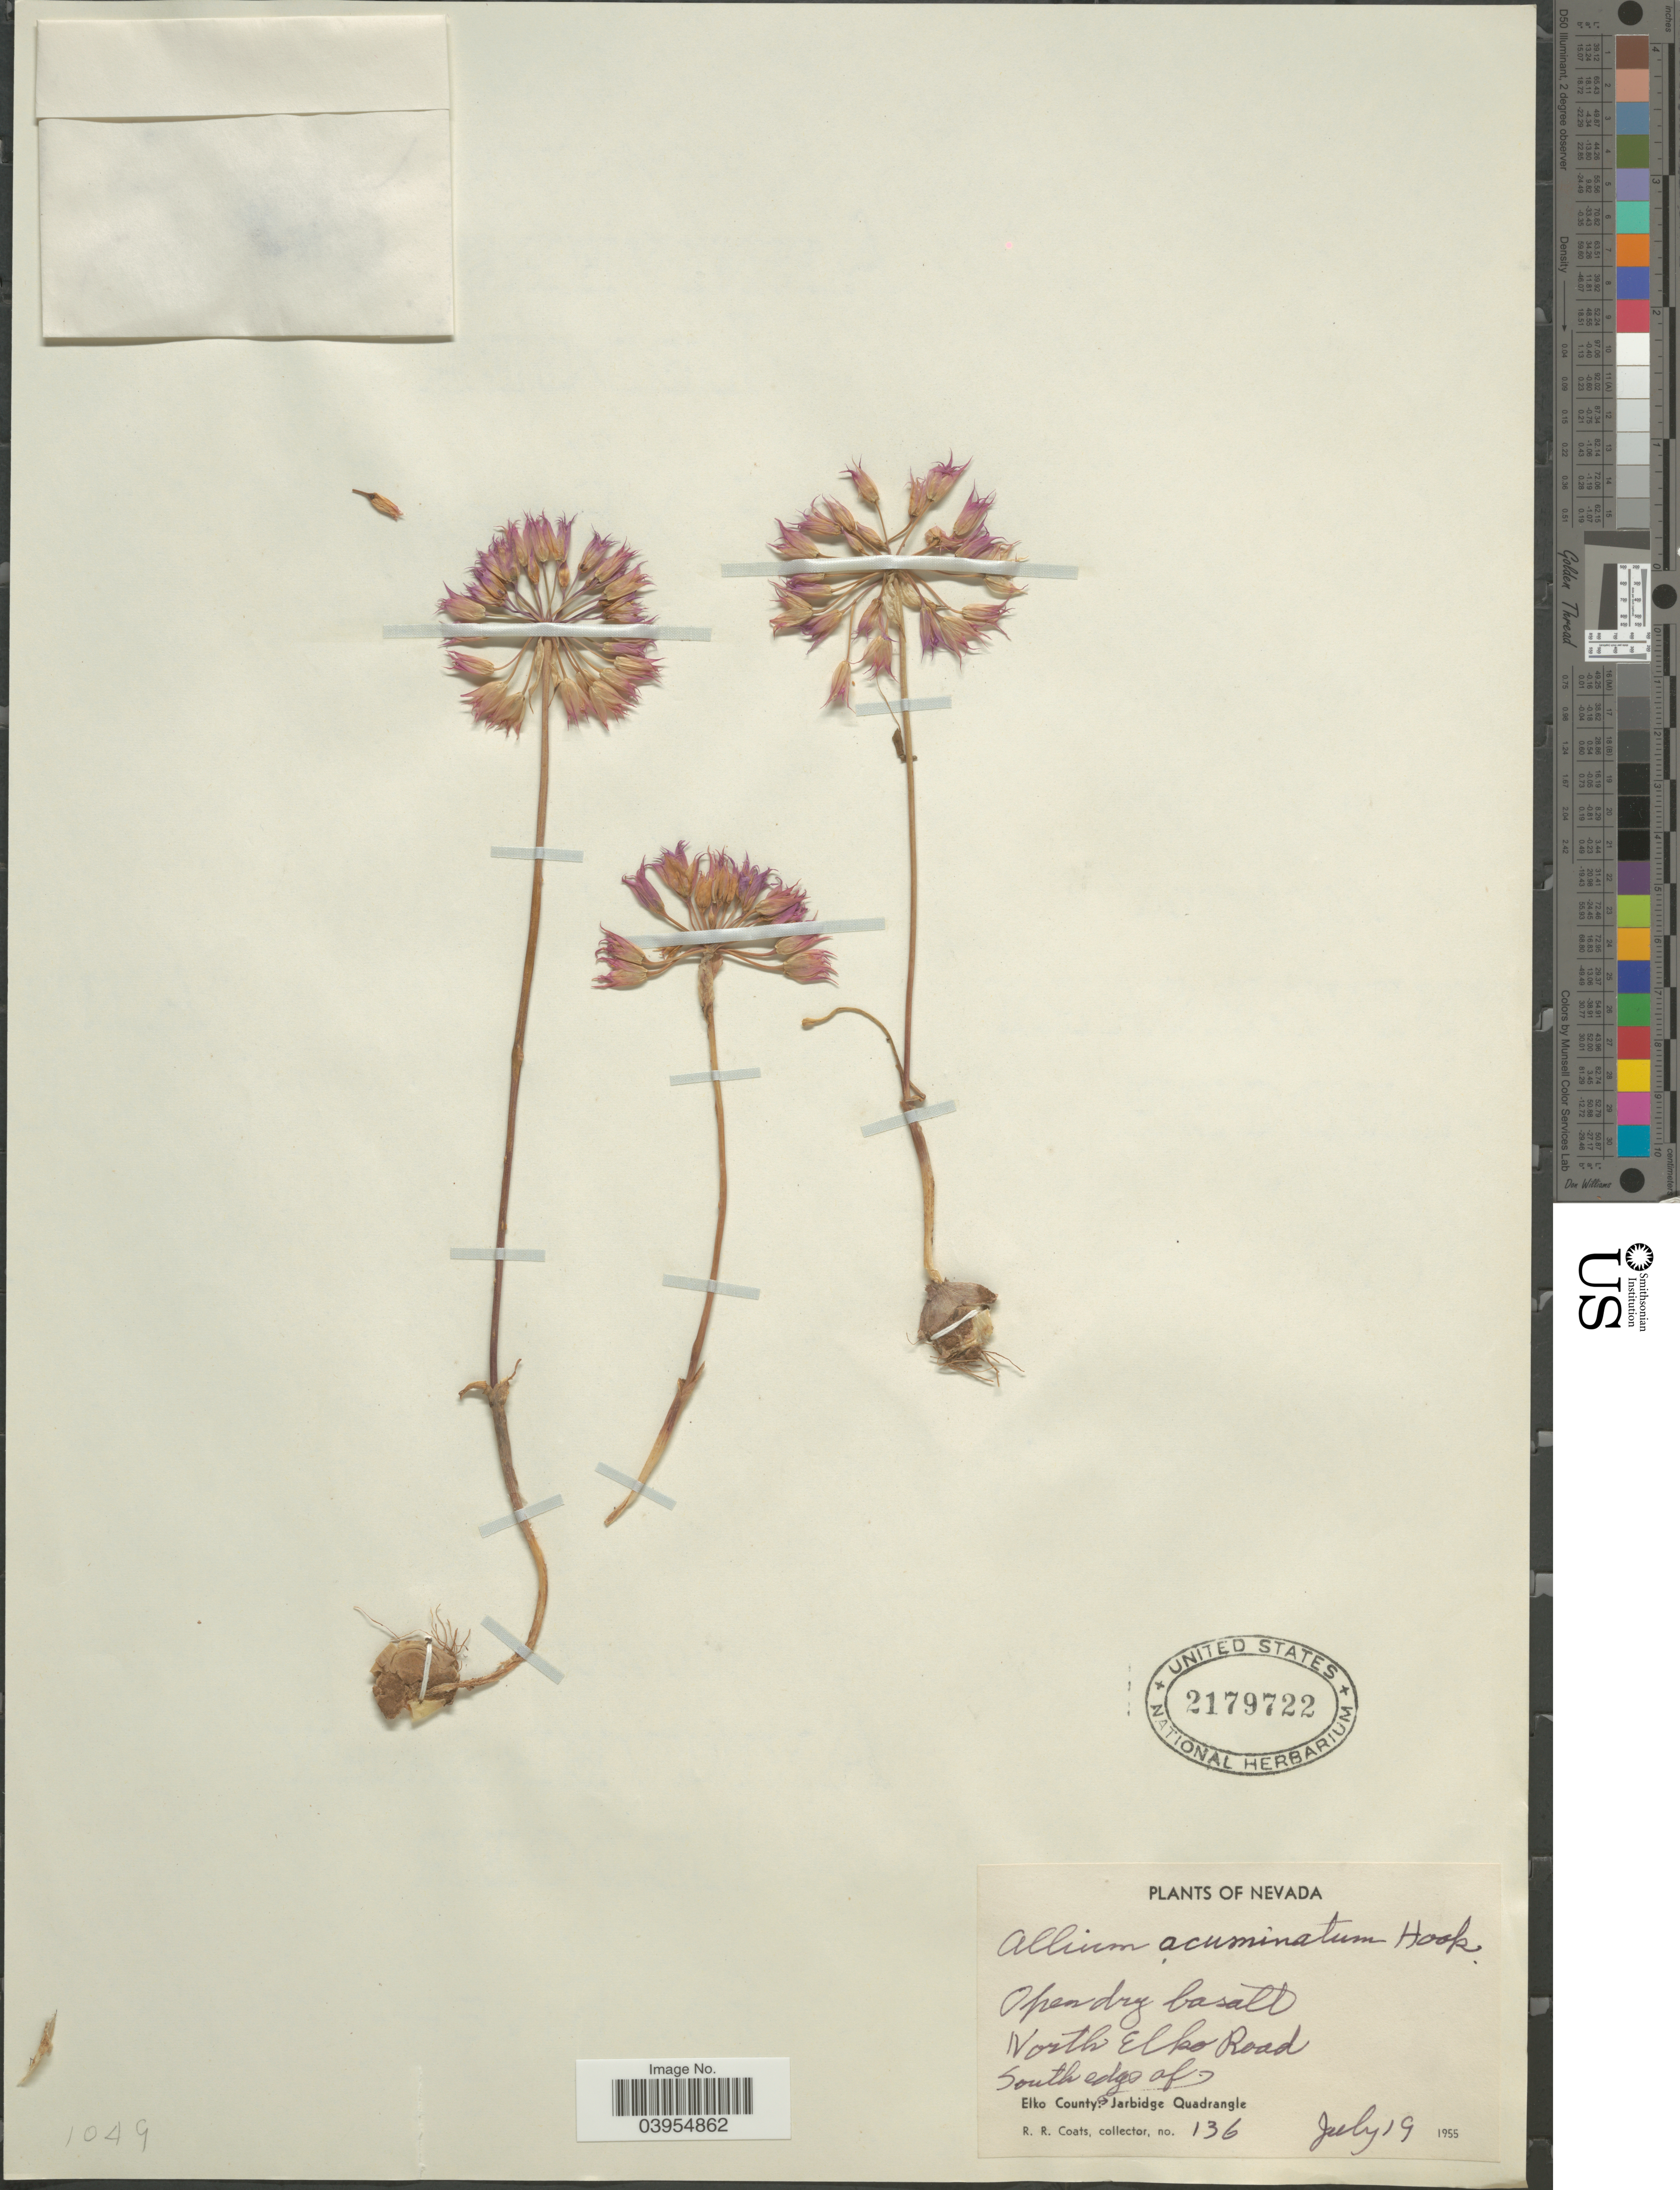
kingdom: Plantae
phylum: Tracheophyta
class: Liliopsida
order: Asparagales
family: Amaryllidaceae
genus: Allium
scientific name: Allium acuminatum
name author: Hook.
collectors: R. Coats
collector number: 136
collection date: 1955-07-19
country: United States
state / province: Nevada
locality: Open dry basalt. North Elko Road. Elko County: South edge of Jarbidge Quadrangle.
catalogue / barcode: US 2179722